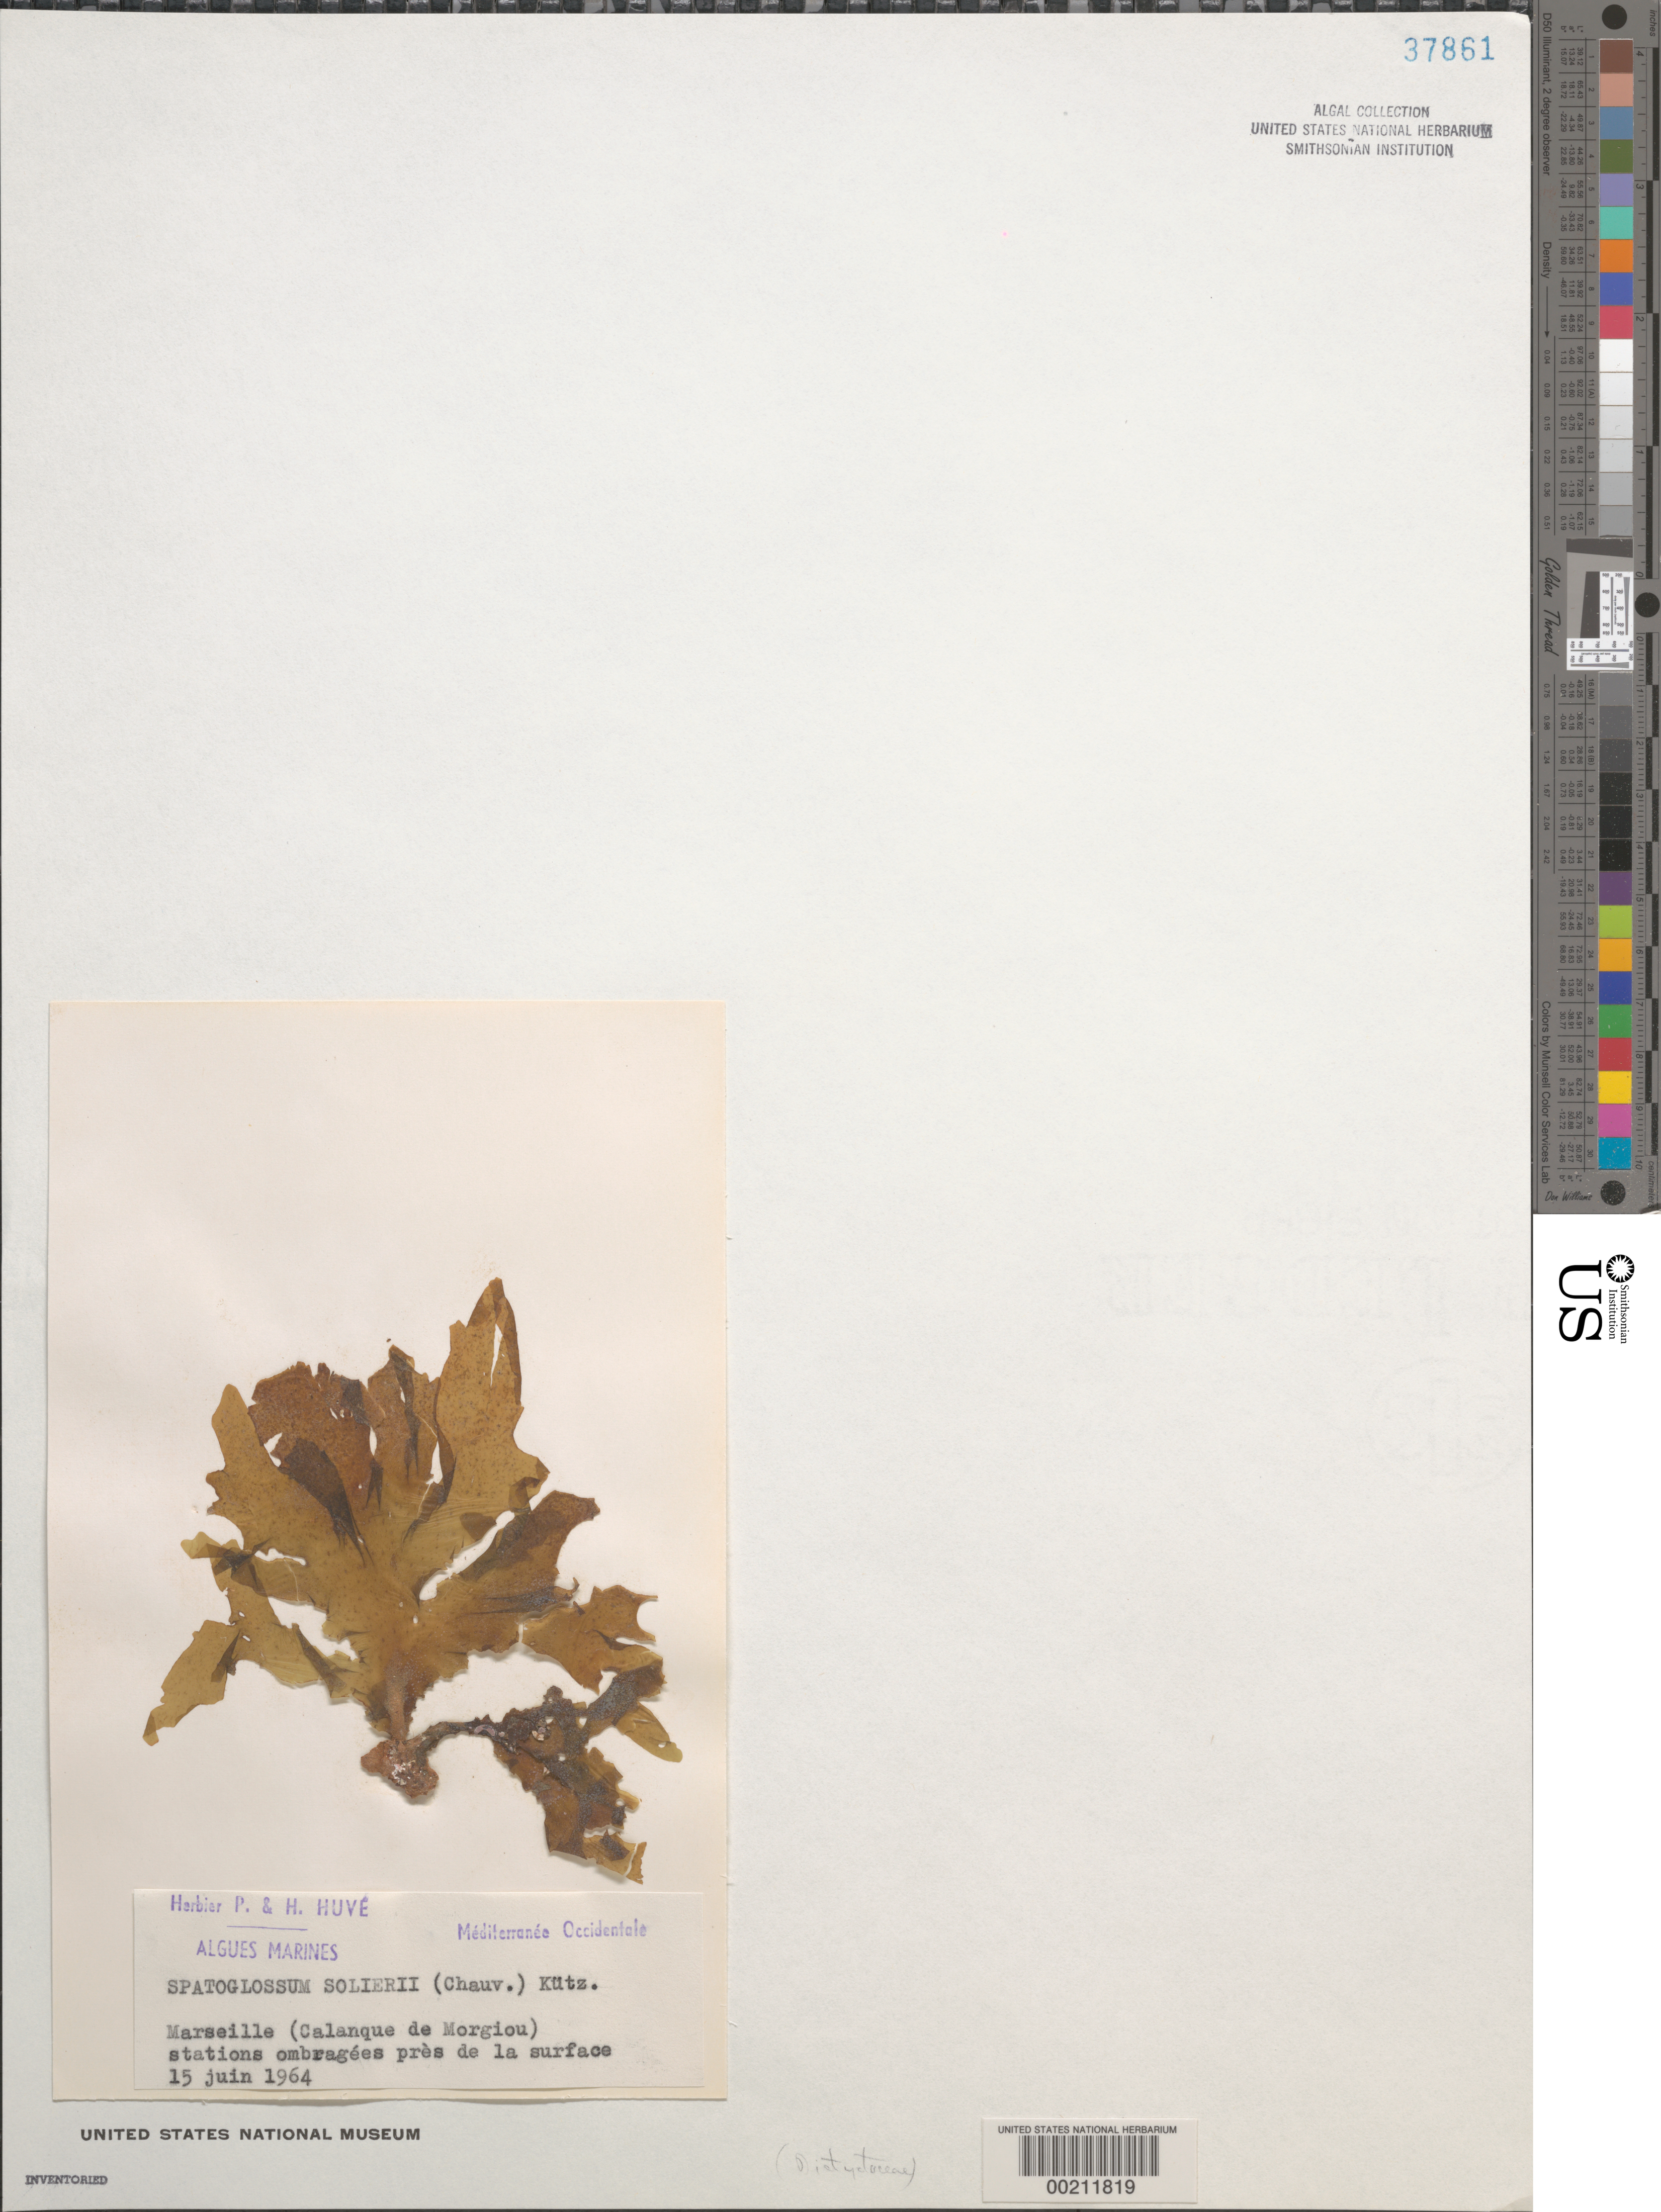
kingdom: Chromista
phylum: Ochrophyta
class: Phaeophyceae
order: Dictyotales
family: Dictyotaceae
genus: Spatoglossum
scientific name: Spatoglossum solierii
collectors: P. Huve & H. Huve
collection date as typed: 15 Jun 1964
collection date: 1964-06-15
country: France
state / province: Provence-Alpes-Côte d'Azur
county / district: Bouches-du-Rhône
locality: Calanque de Morgiou, Marseille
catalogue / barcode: US 37861